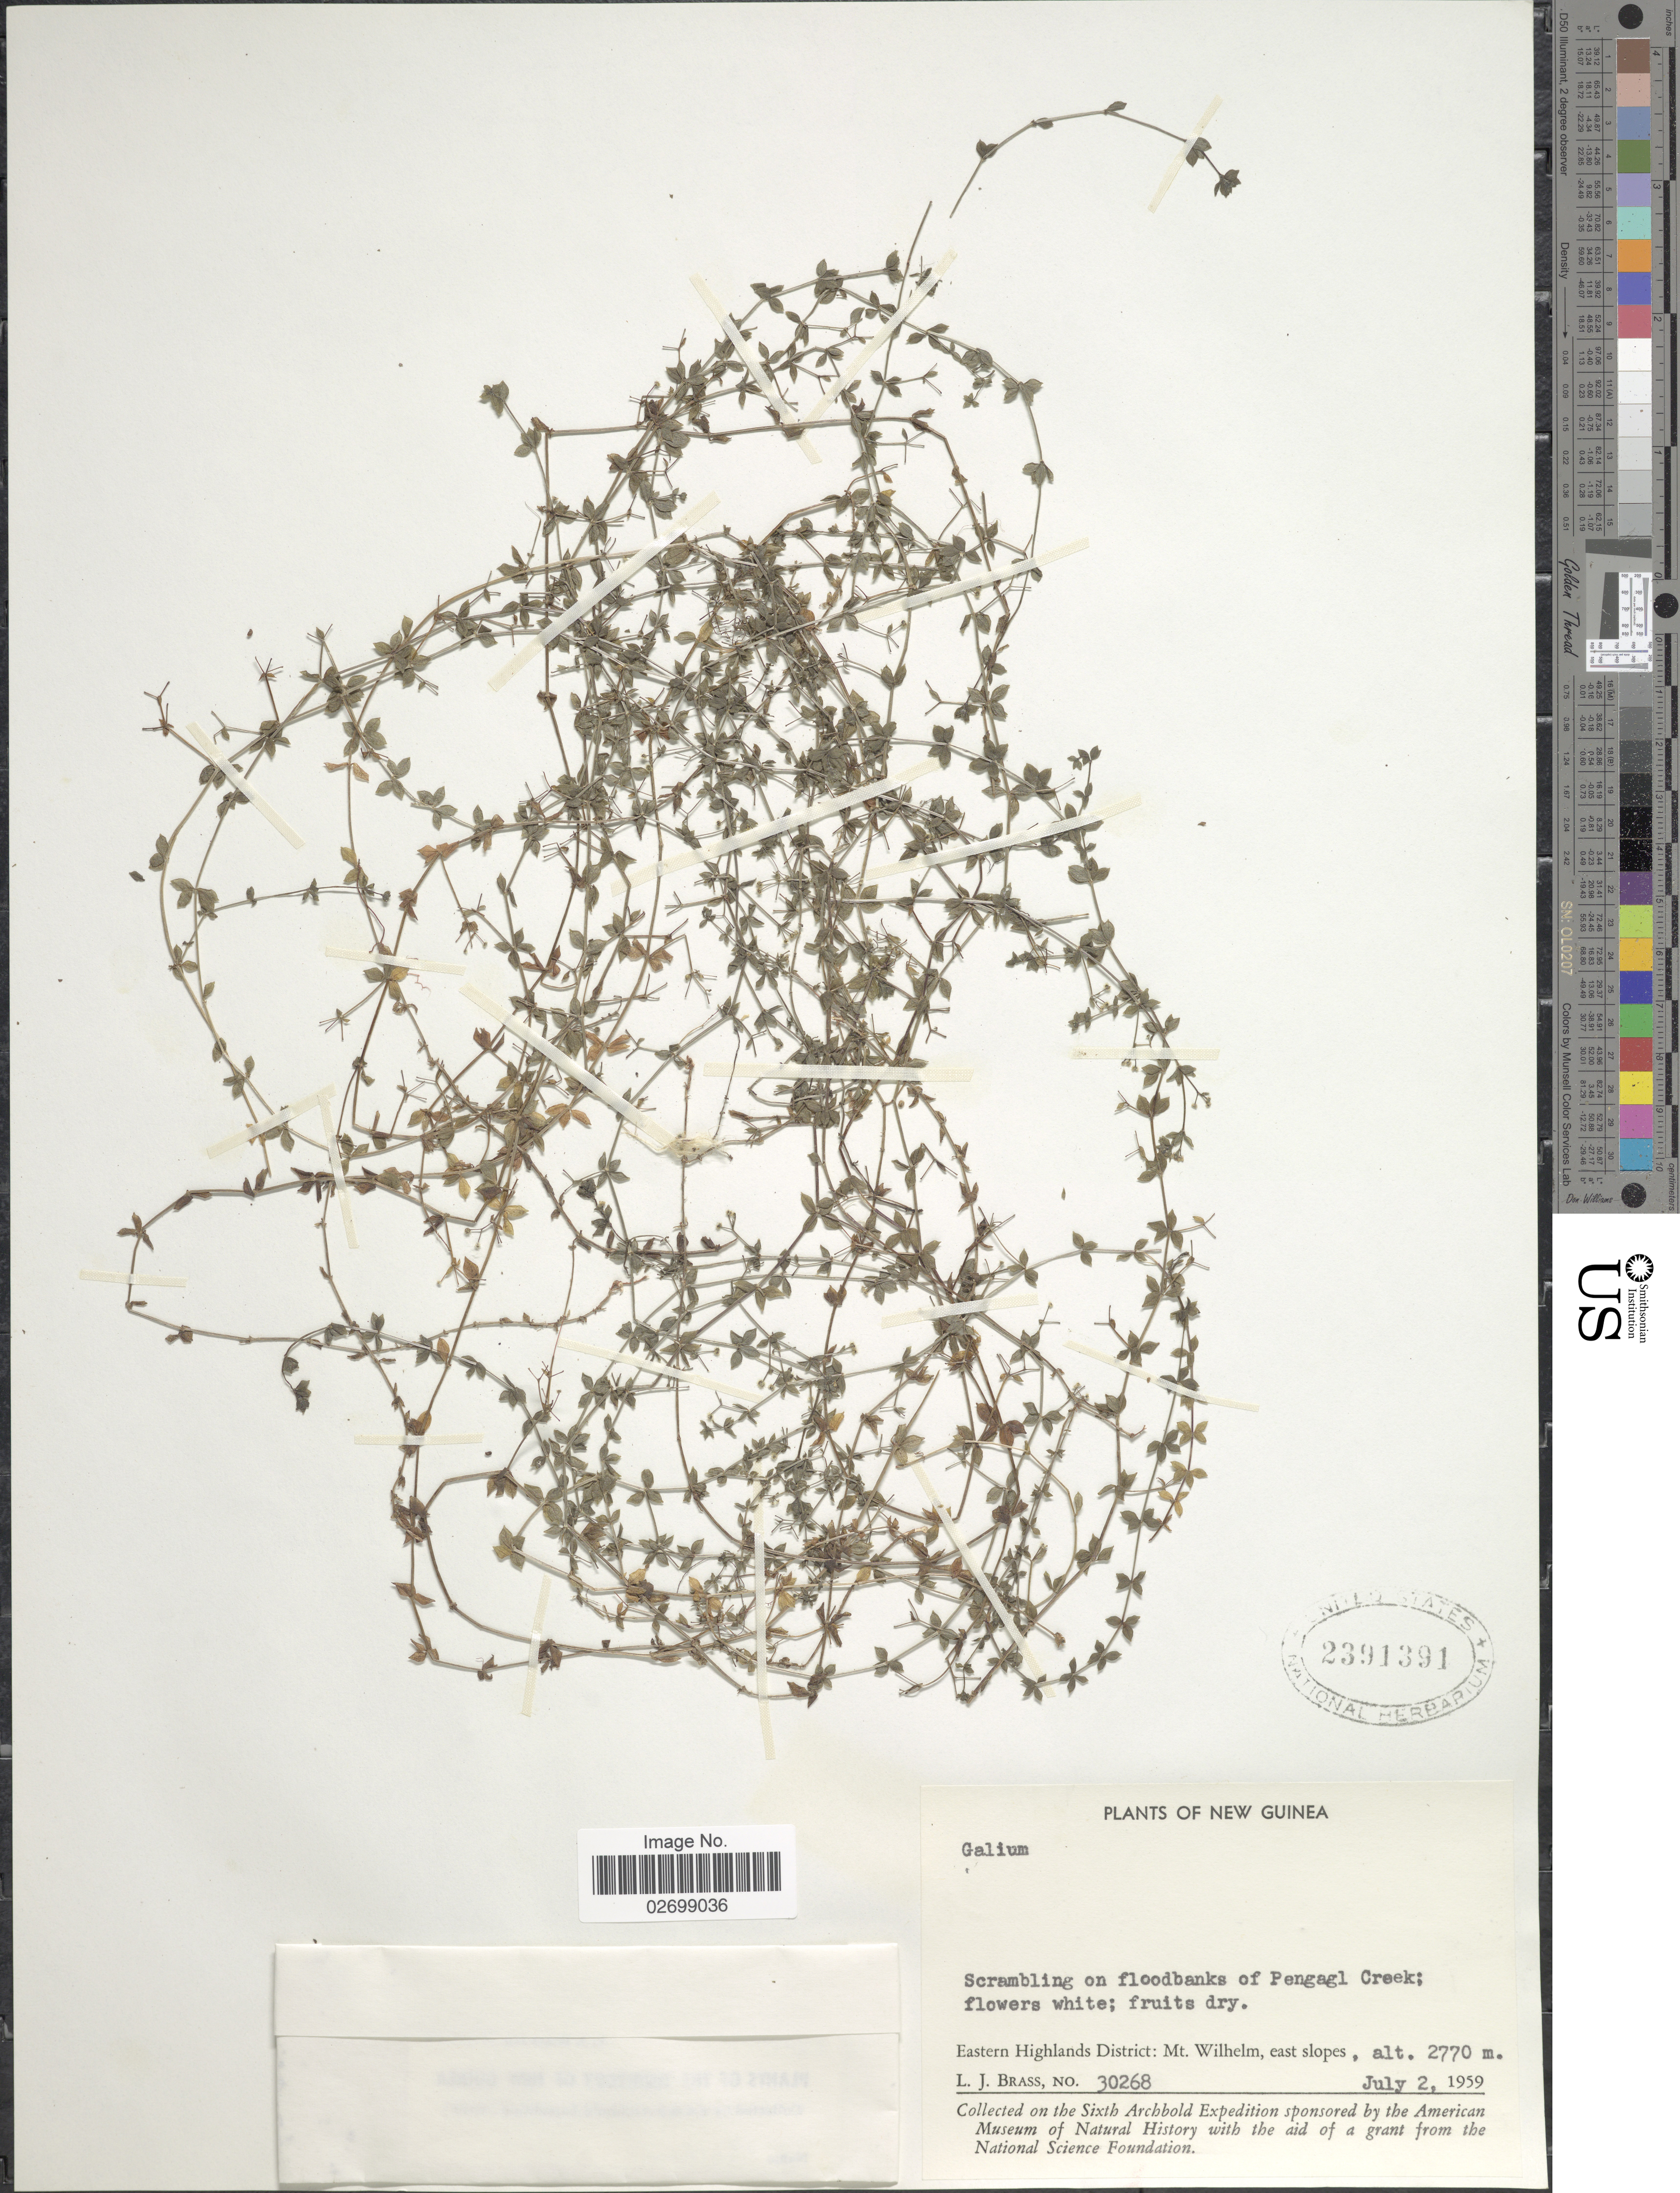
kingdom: Plantae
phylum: Tracheophyta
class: Magnoliopsida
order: Gentianales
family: Rubiaceae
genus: Galium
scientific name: Galium sp.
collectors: L. J. Brass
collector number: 30268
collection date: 1959-07-02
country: Papua New Guinea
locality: New Guinea. Eastern Highlands District: Mt. Wilhelm, east slopes. Pengagl Creek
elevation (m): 2770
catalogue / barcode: US 2391391